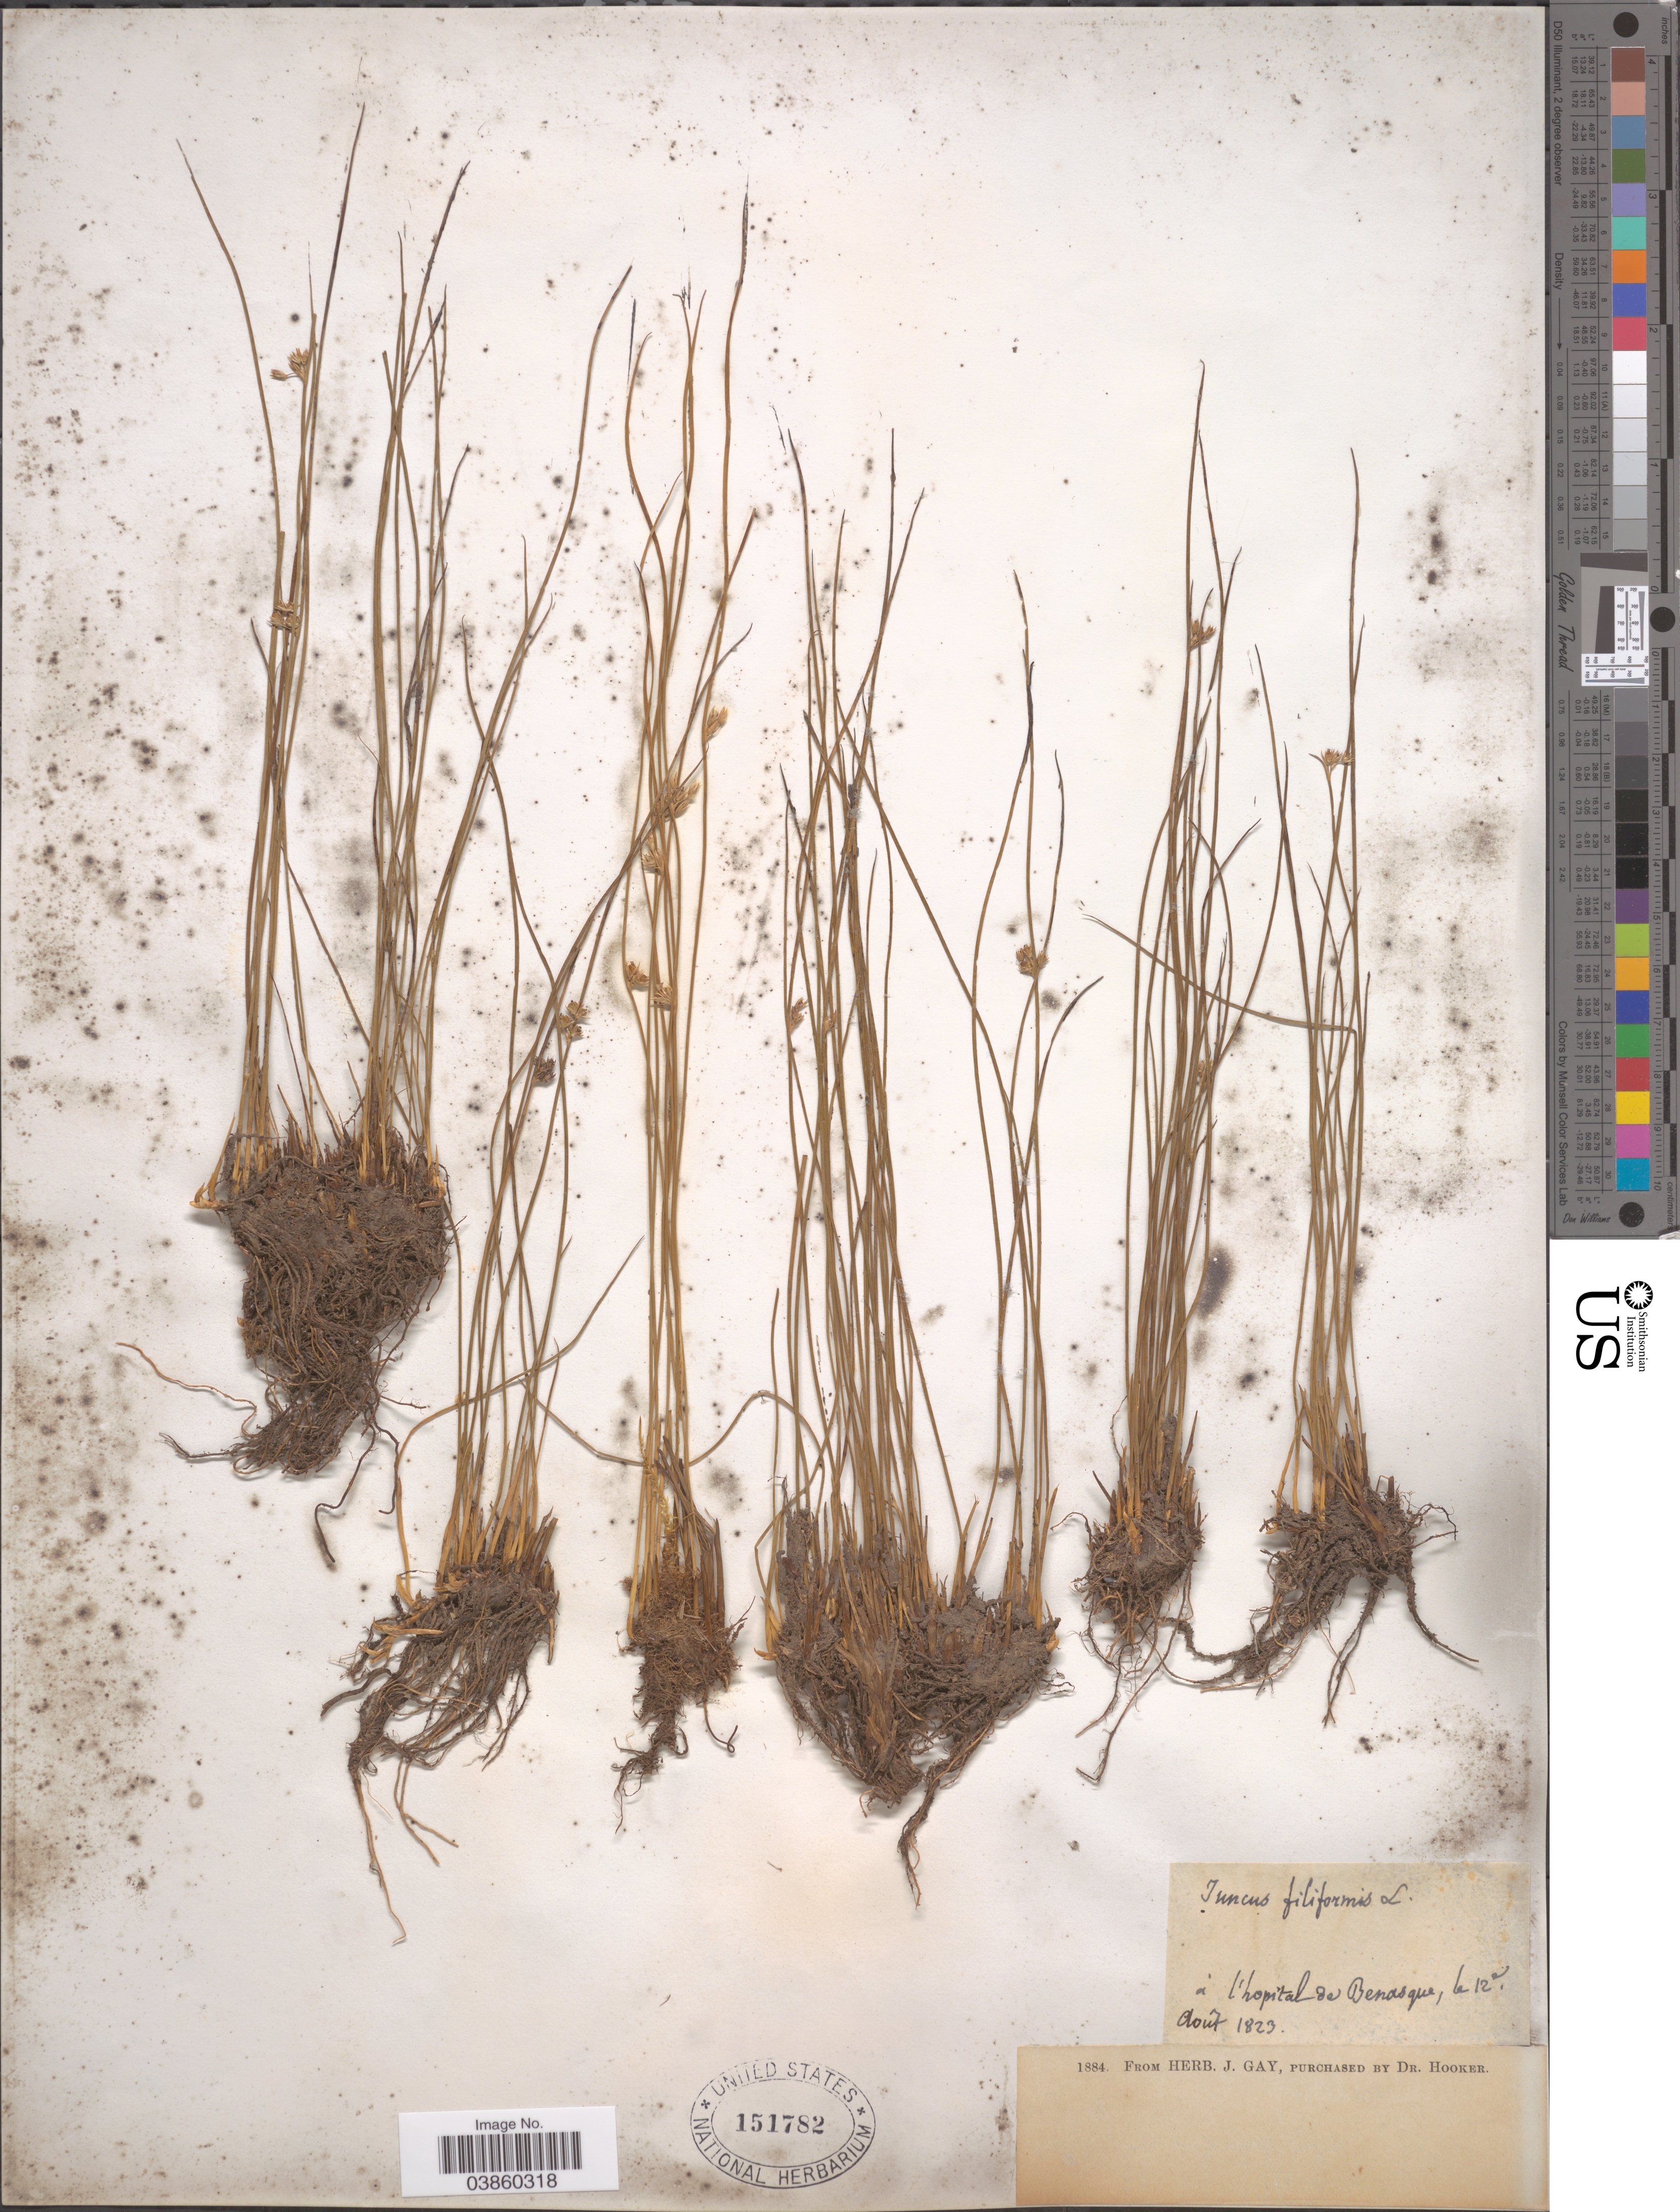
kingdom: Plantae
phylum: Tracheophyta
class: Liliopsida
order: Poales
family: Juncaceae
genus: Juncus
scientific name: Juncus filiformis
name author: L.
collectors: ex herb. J. Gay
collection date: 1823-08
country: Spain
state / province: Aragon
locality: À l'hospital de Benasque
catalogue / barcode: US 151782